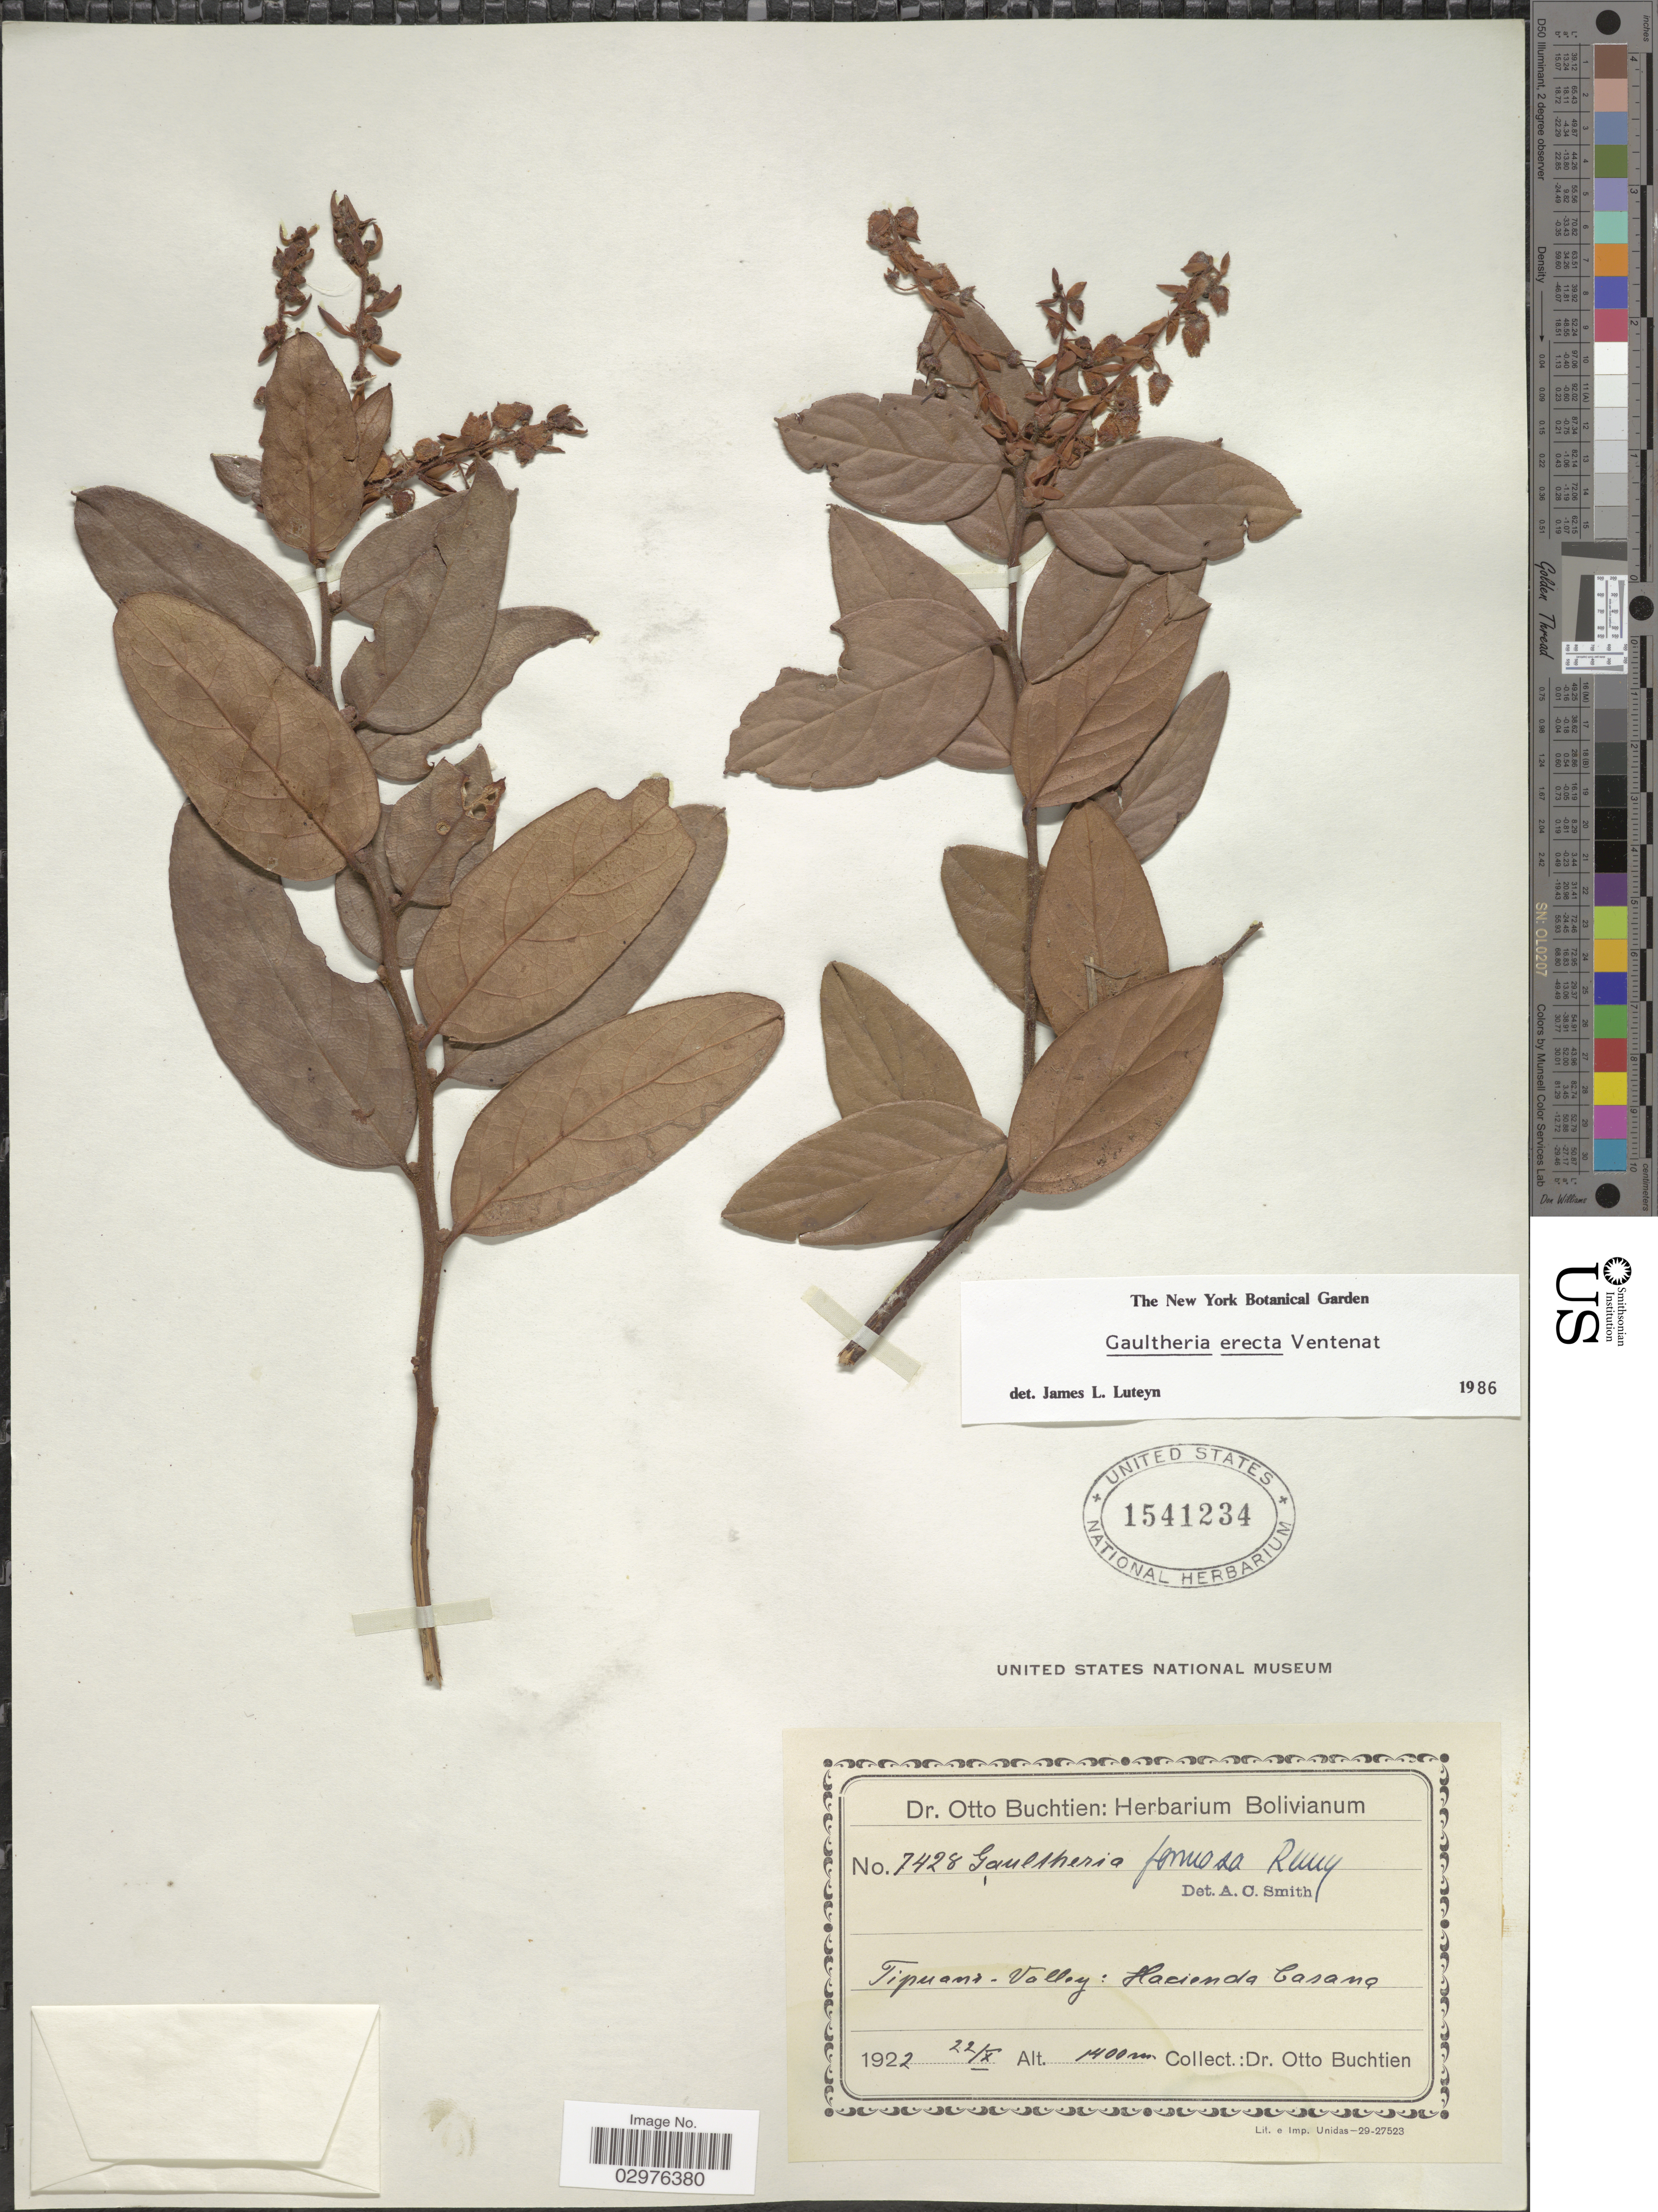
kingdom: Plantae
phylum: Tracheophyta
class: Magnoliopsida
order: Ericales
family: Ericaceae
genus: Gaultheria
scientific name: Gaultheria erecta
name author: Vent.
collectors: O. Buchtien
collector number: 7428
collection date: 1922-10-22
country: Bolivia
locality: Tipuani-Valley: Hacienda Casana.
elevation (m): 1400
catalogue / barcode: US 1541234